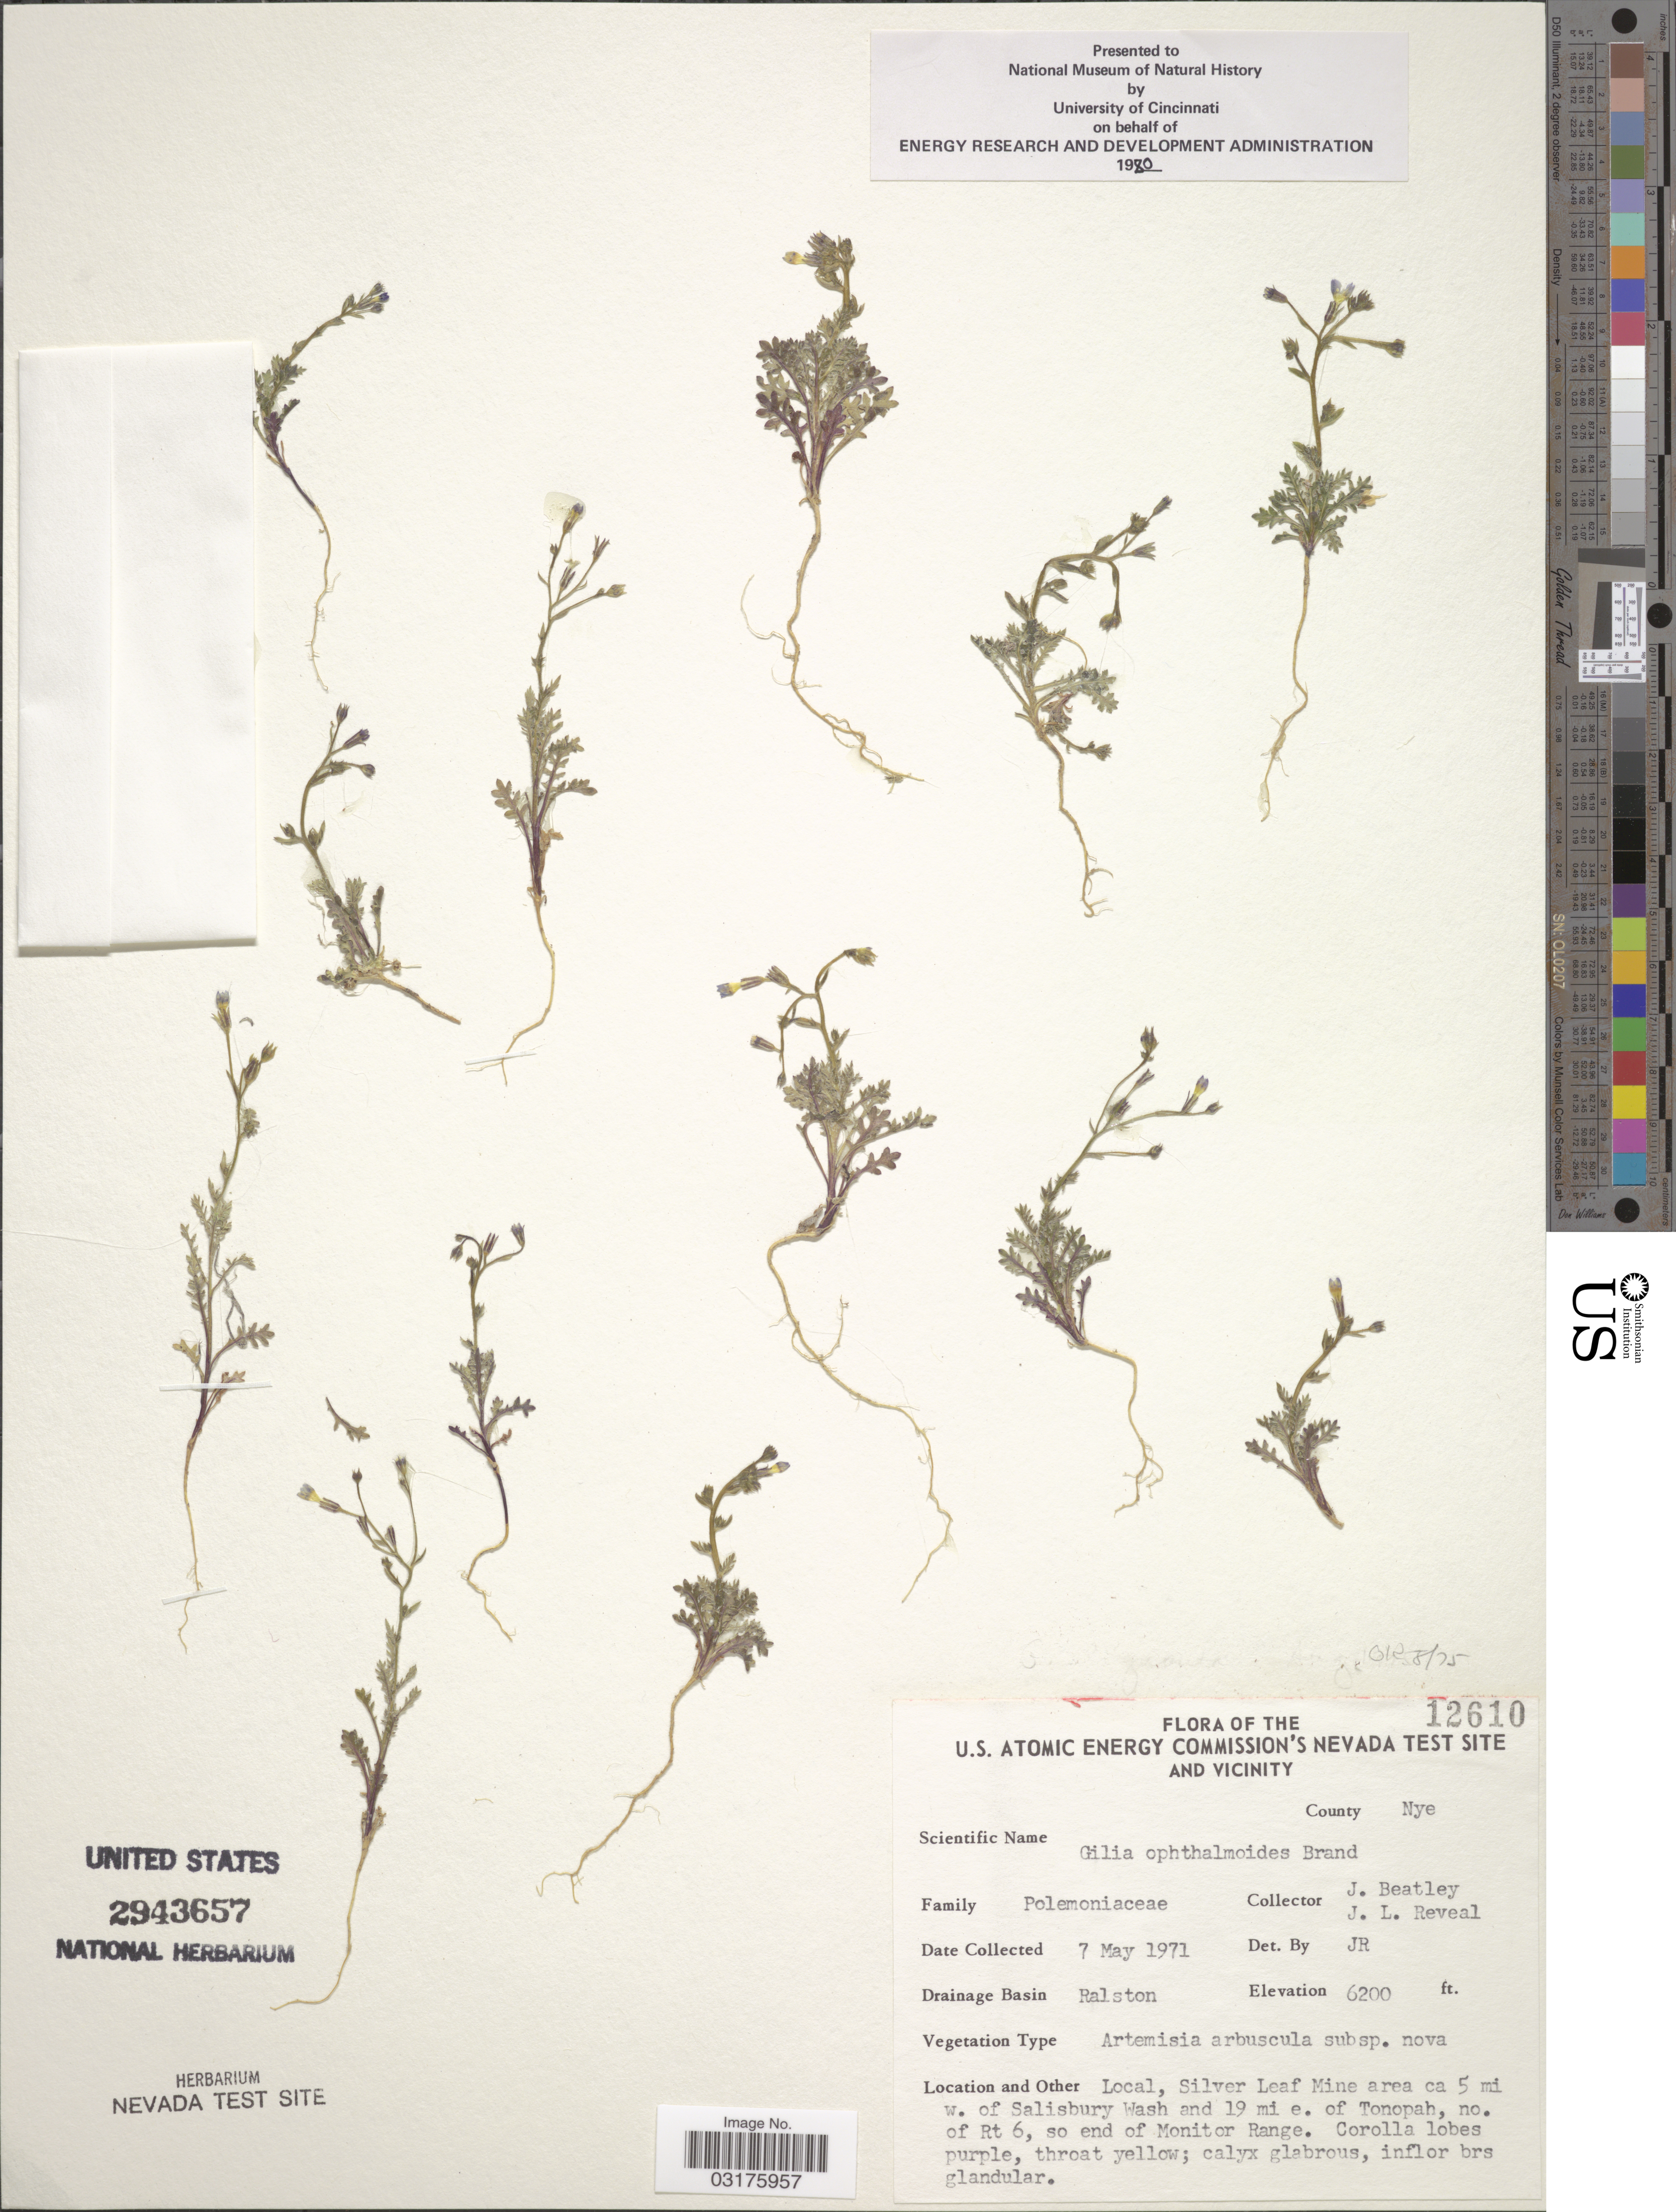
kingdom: Plantae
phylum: Tracheophyta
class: Magnoliopsida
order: Ericales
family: Polemoniaceae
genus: Gilia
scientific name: Gilia ophthalmoides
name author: Brand in Engl.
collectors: J. C. Beatley & J. L. Reveal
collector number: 12610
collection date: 1971-05-07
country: United States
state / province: Nevada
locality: U.S. Atomic Energy Commission's Nevada Test Site and Vicinity, County Nye, Drainage Basin Ralston, Local, Silver Leaf Mine area ca 5 mi W. of Salisbury Wash and 19 mi e. of Tonopah, no. of Rt 6, so end of Monitor Range.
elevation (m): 1890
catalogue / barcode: US 2943657